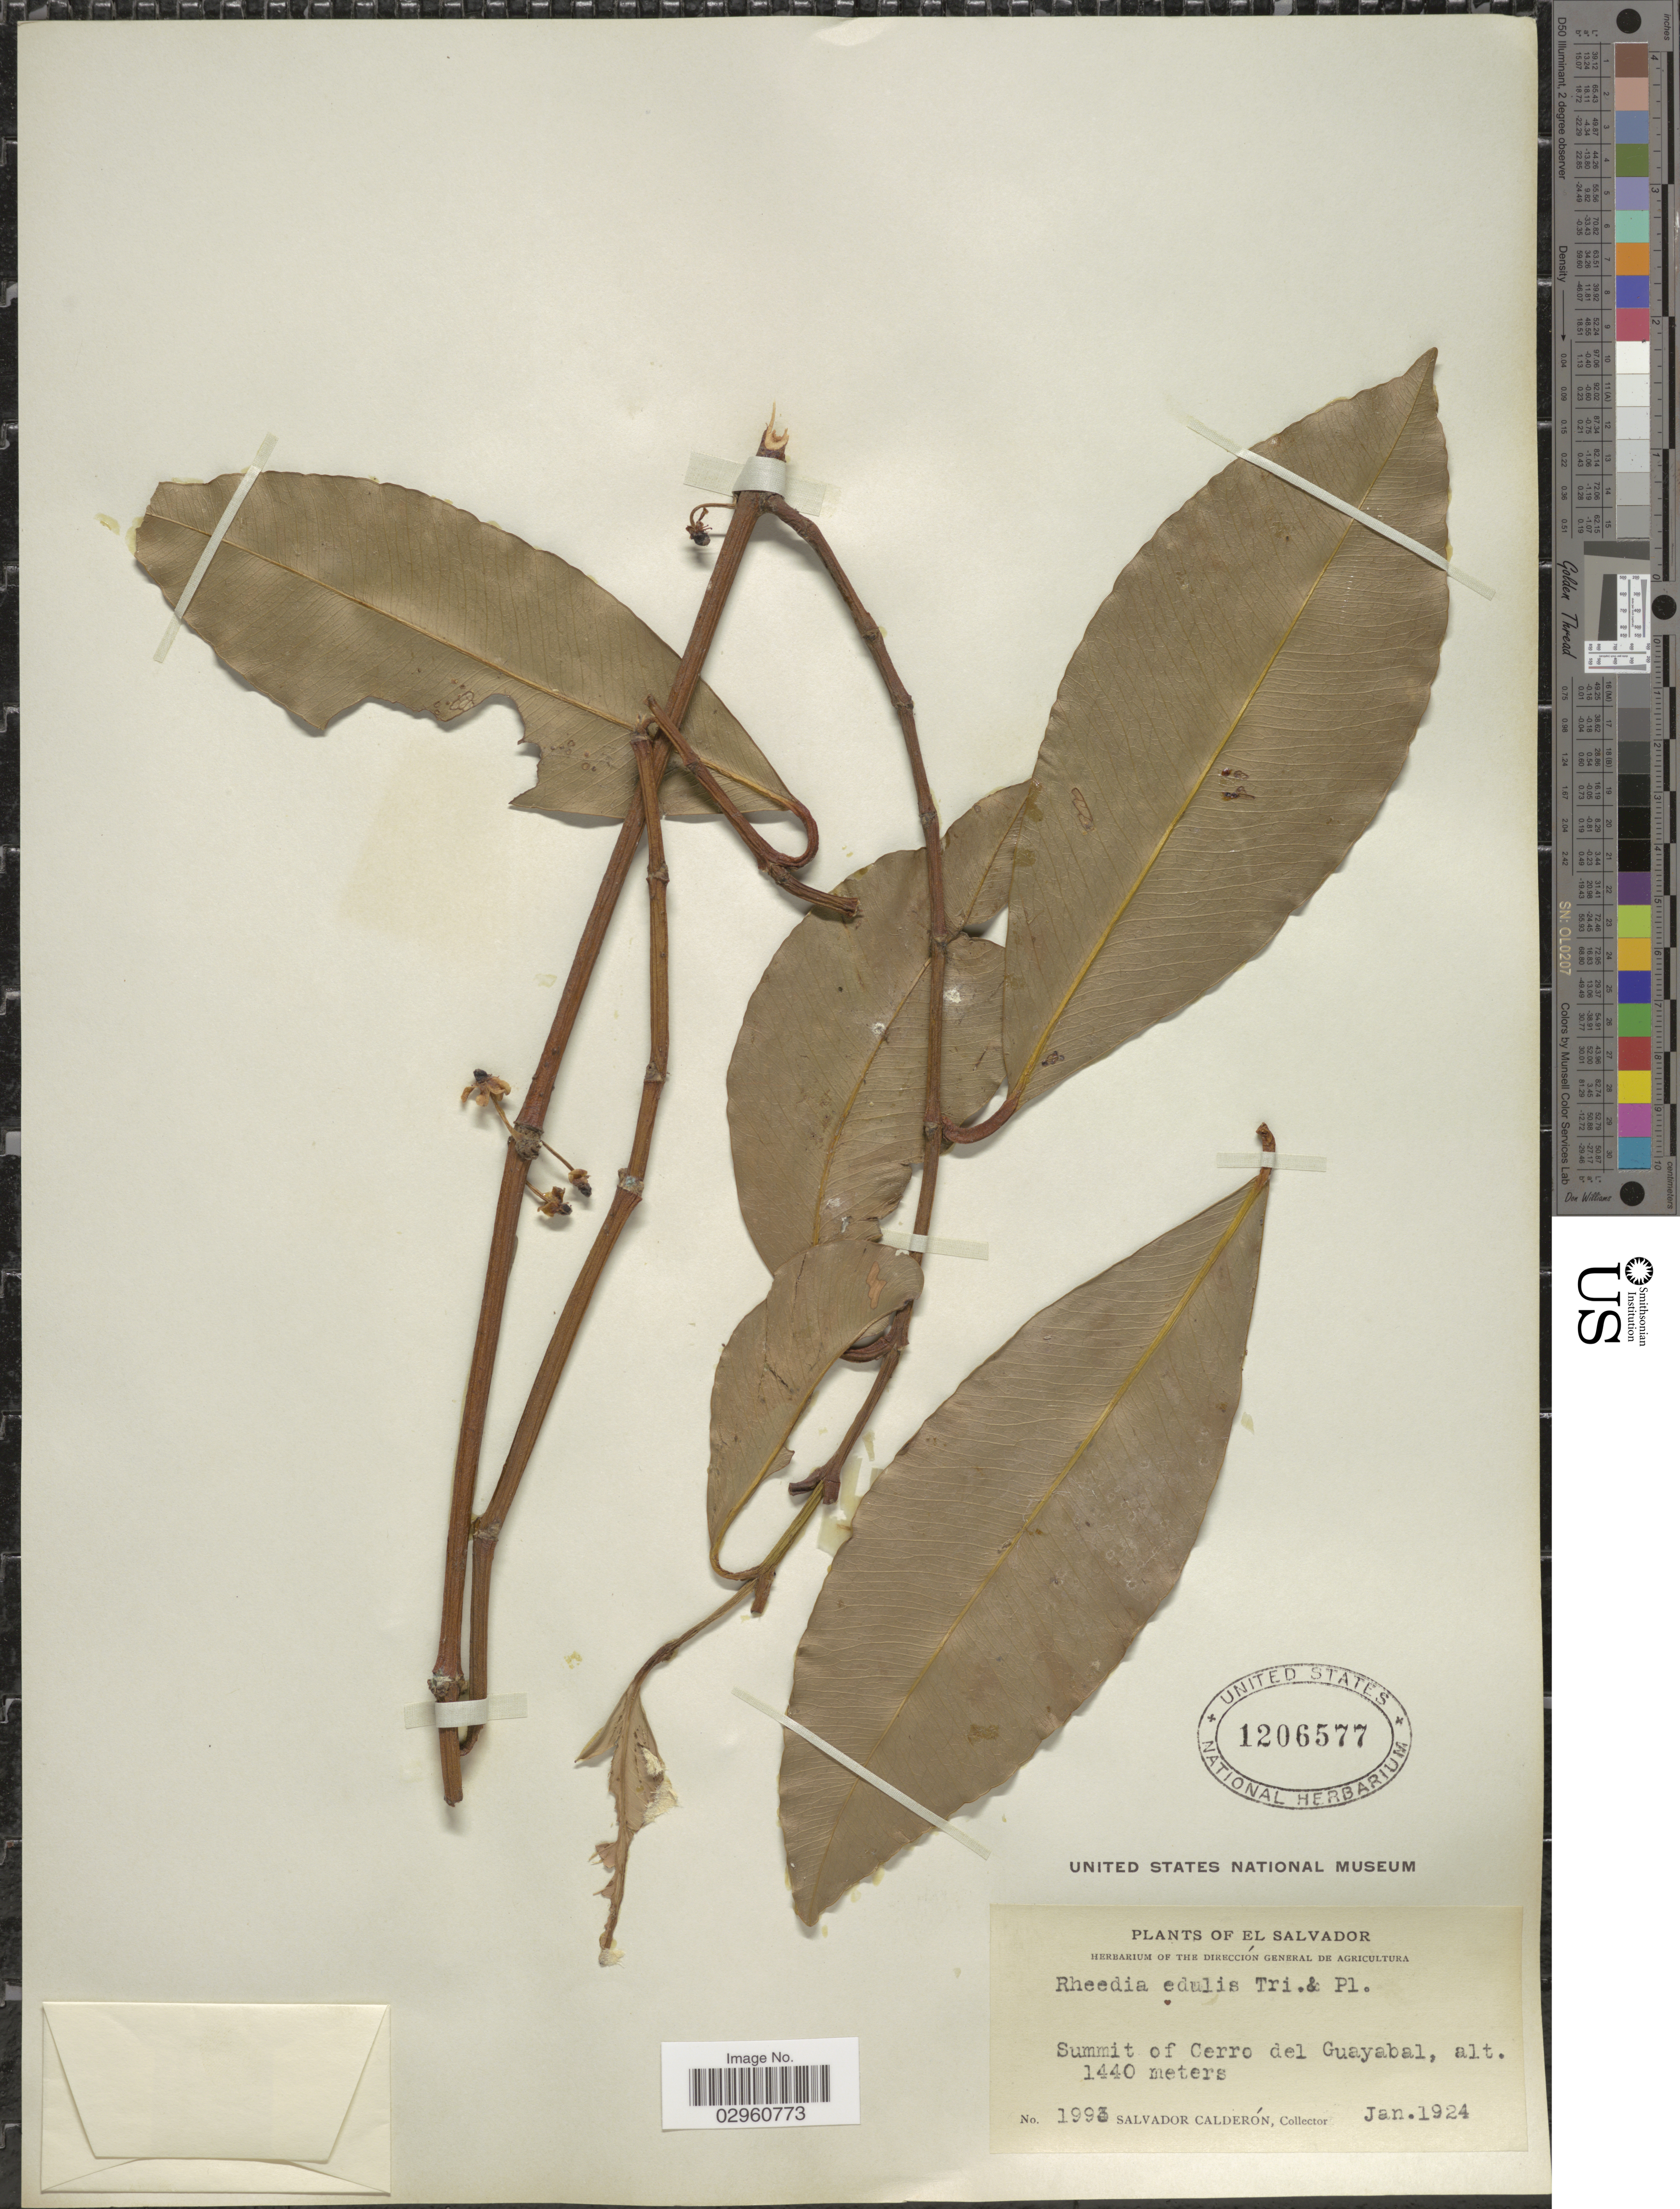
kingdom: Plantae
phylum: Tracheophyta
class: Magnoliopsida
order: Malpighiales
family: Clusiaceae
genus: Garcinia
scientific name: Garcinia intermedia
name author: (Pittier) Hammel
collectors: S. Calderón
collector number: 1993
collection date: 1924-01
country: El Salvador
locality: Summit of Cerro del Guayabal.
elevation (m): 1440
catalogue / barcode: US 1206577